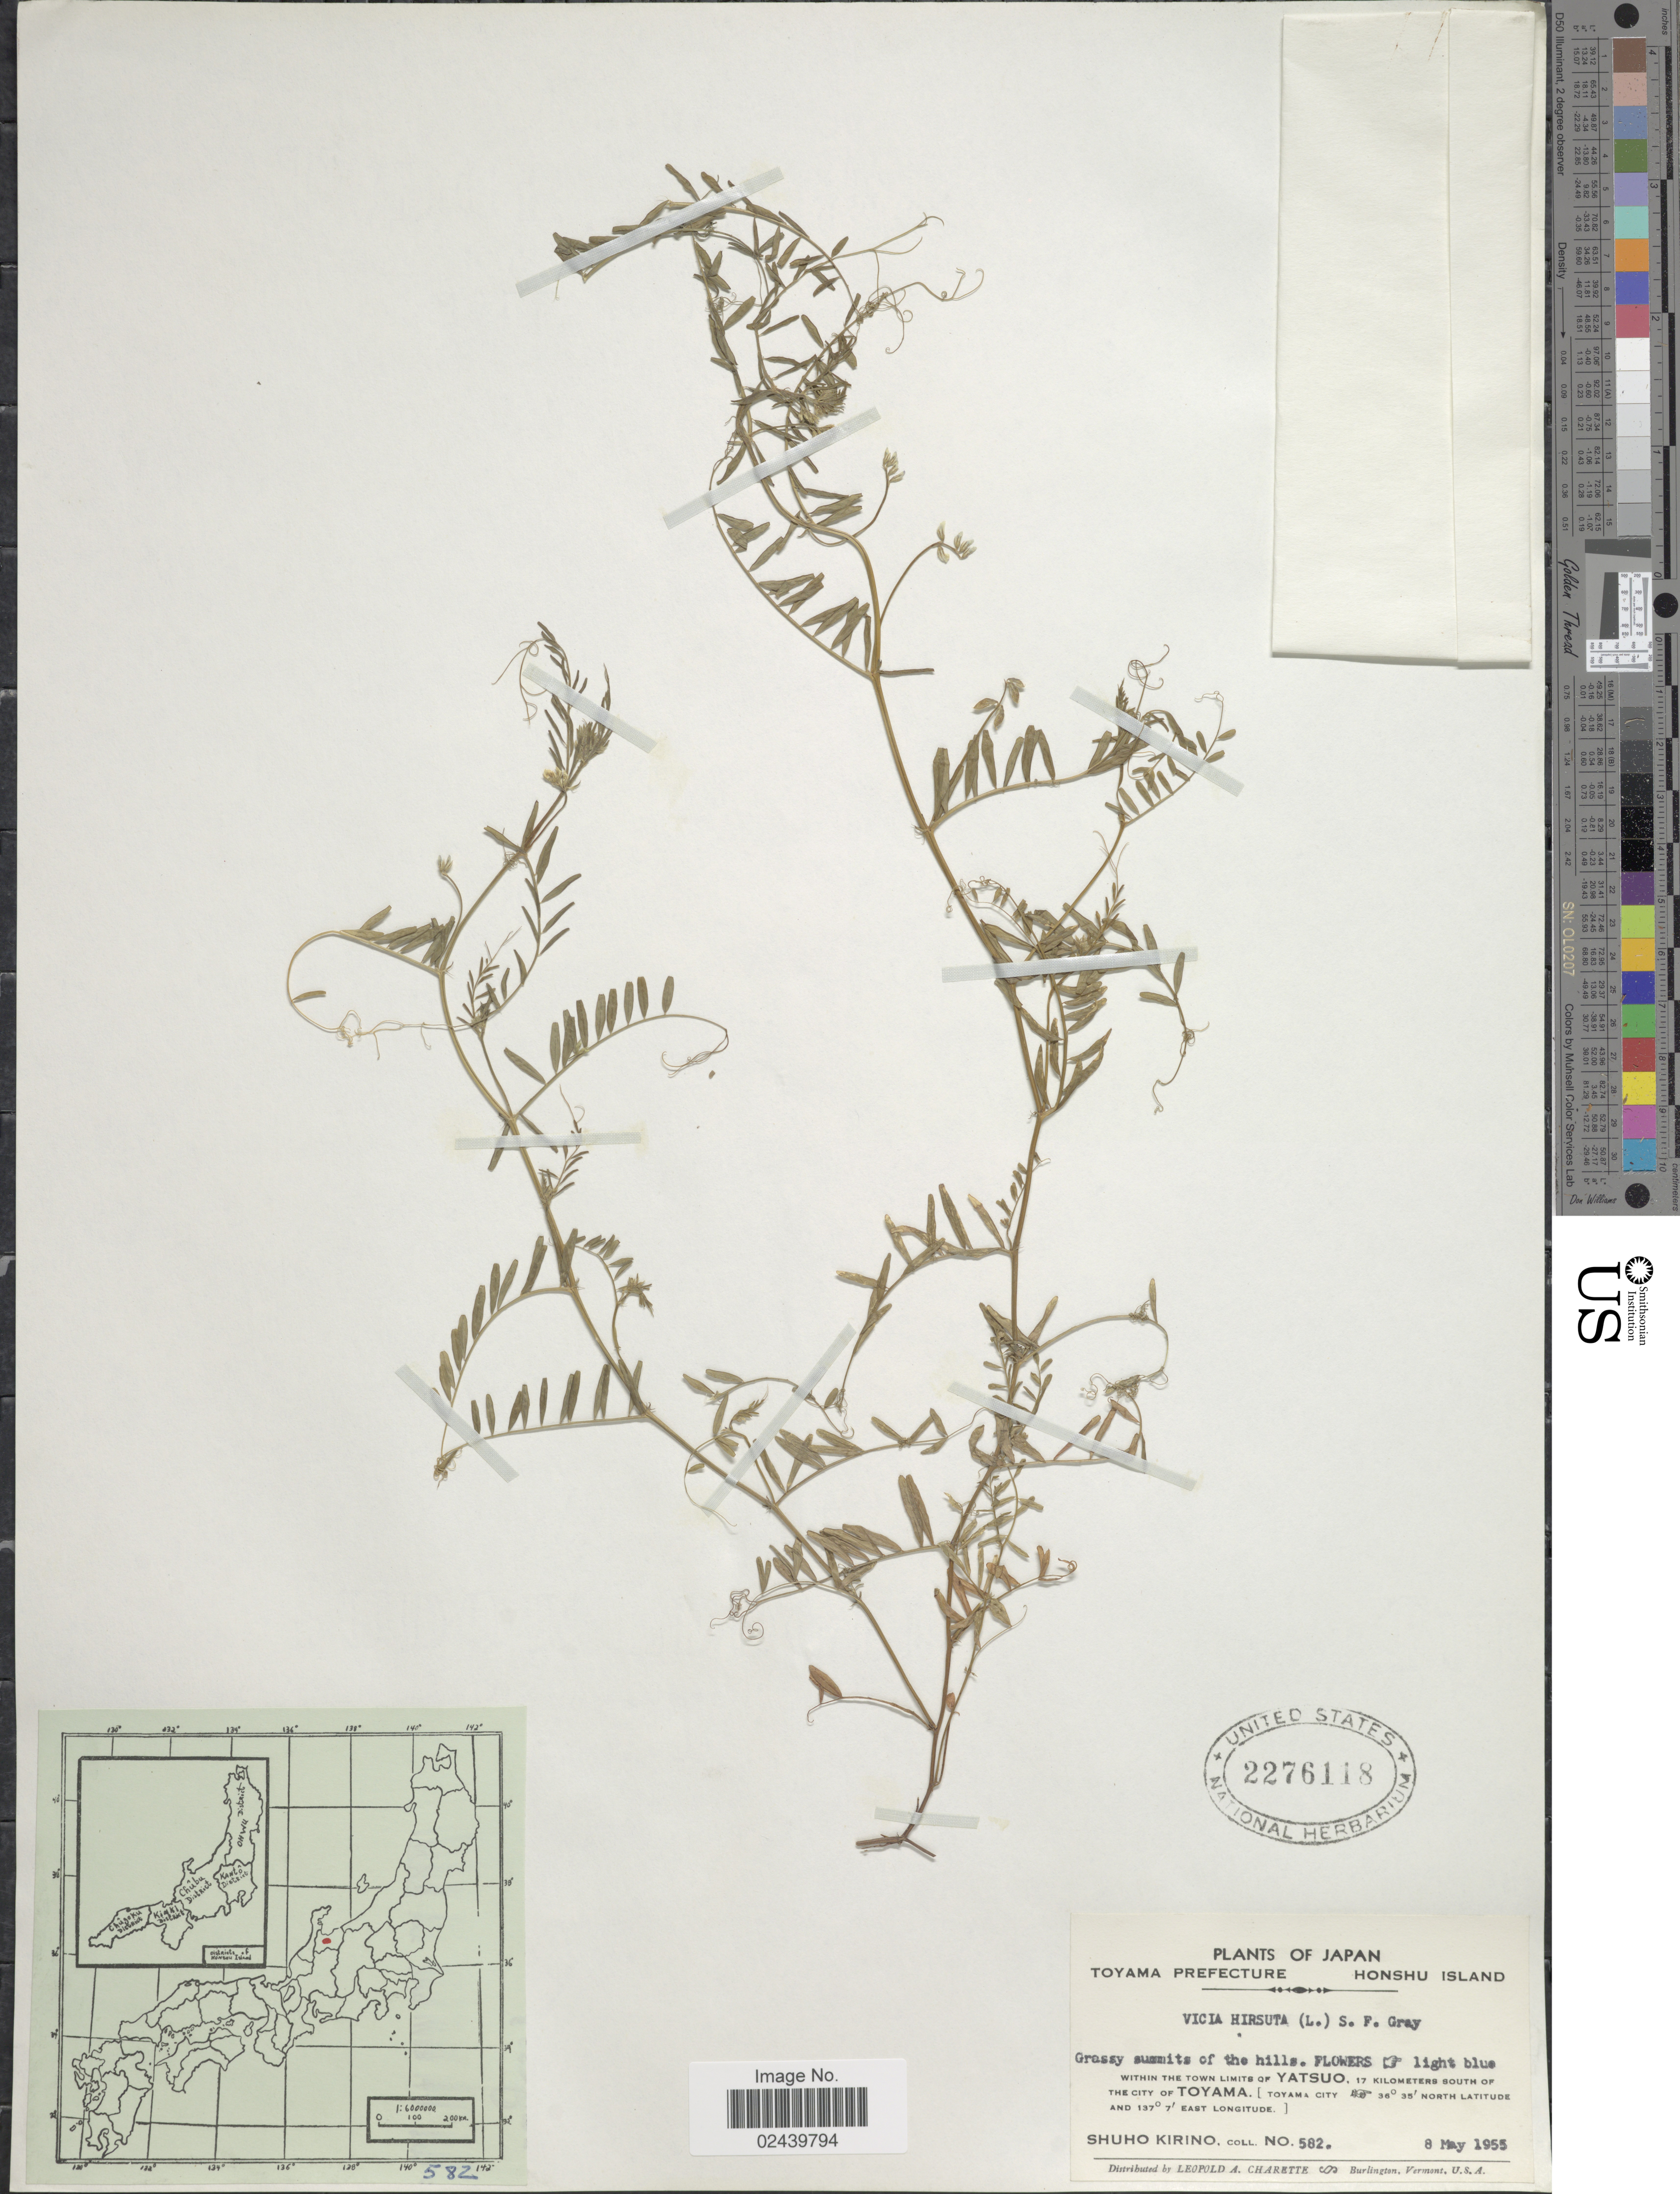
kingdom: Plantae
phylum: Tracheophyta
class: Magnoliopsida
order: Fabales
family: Fabaceae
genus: Vicia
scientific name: Vicia hirsuta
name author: (L.) A. Gray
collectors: S. Kirino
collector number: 582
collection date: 1955-05-08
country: Japan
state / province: Toyama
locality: Honshu Island. Within the town limits of Yatsuo, 17 kilometers south of the city of Toyama. [Toyama City]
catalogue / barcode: US 2276118